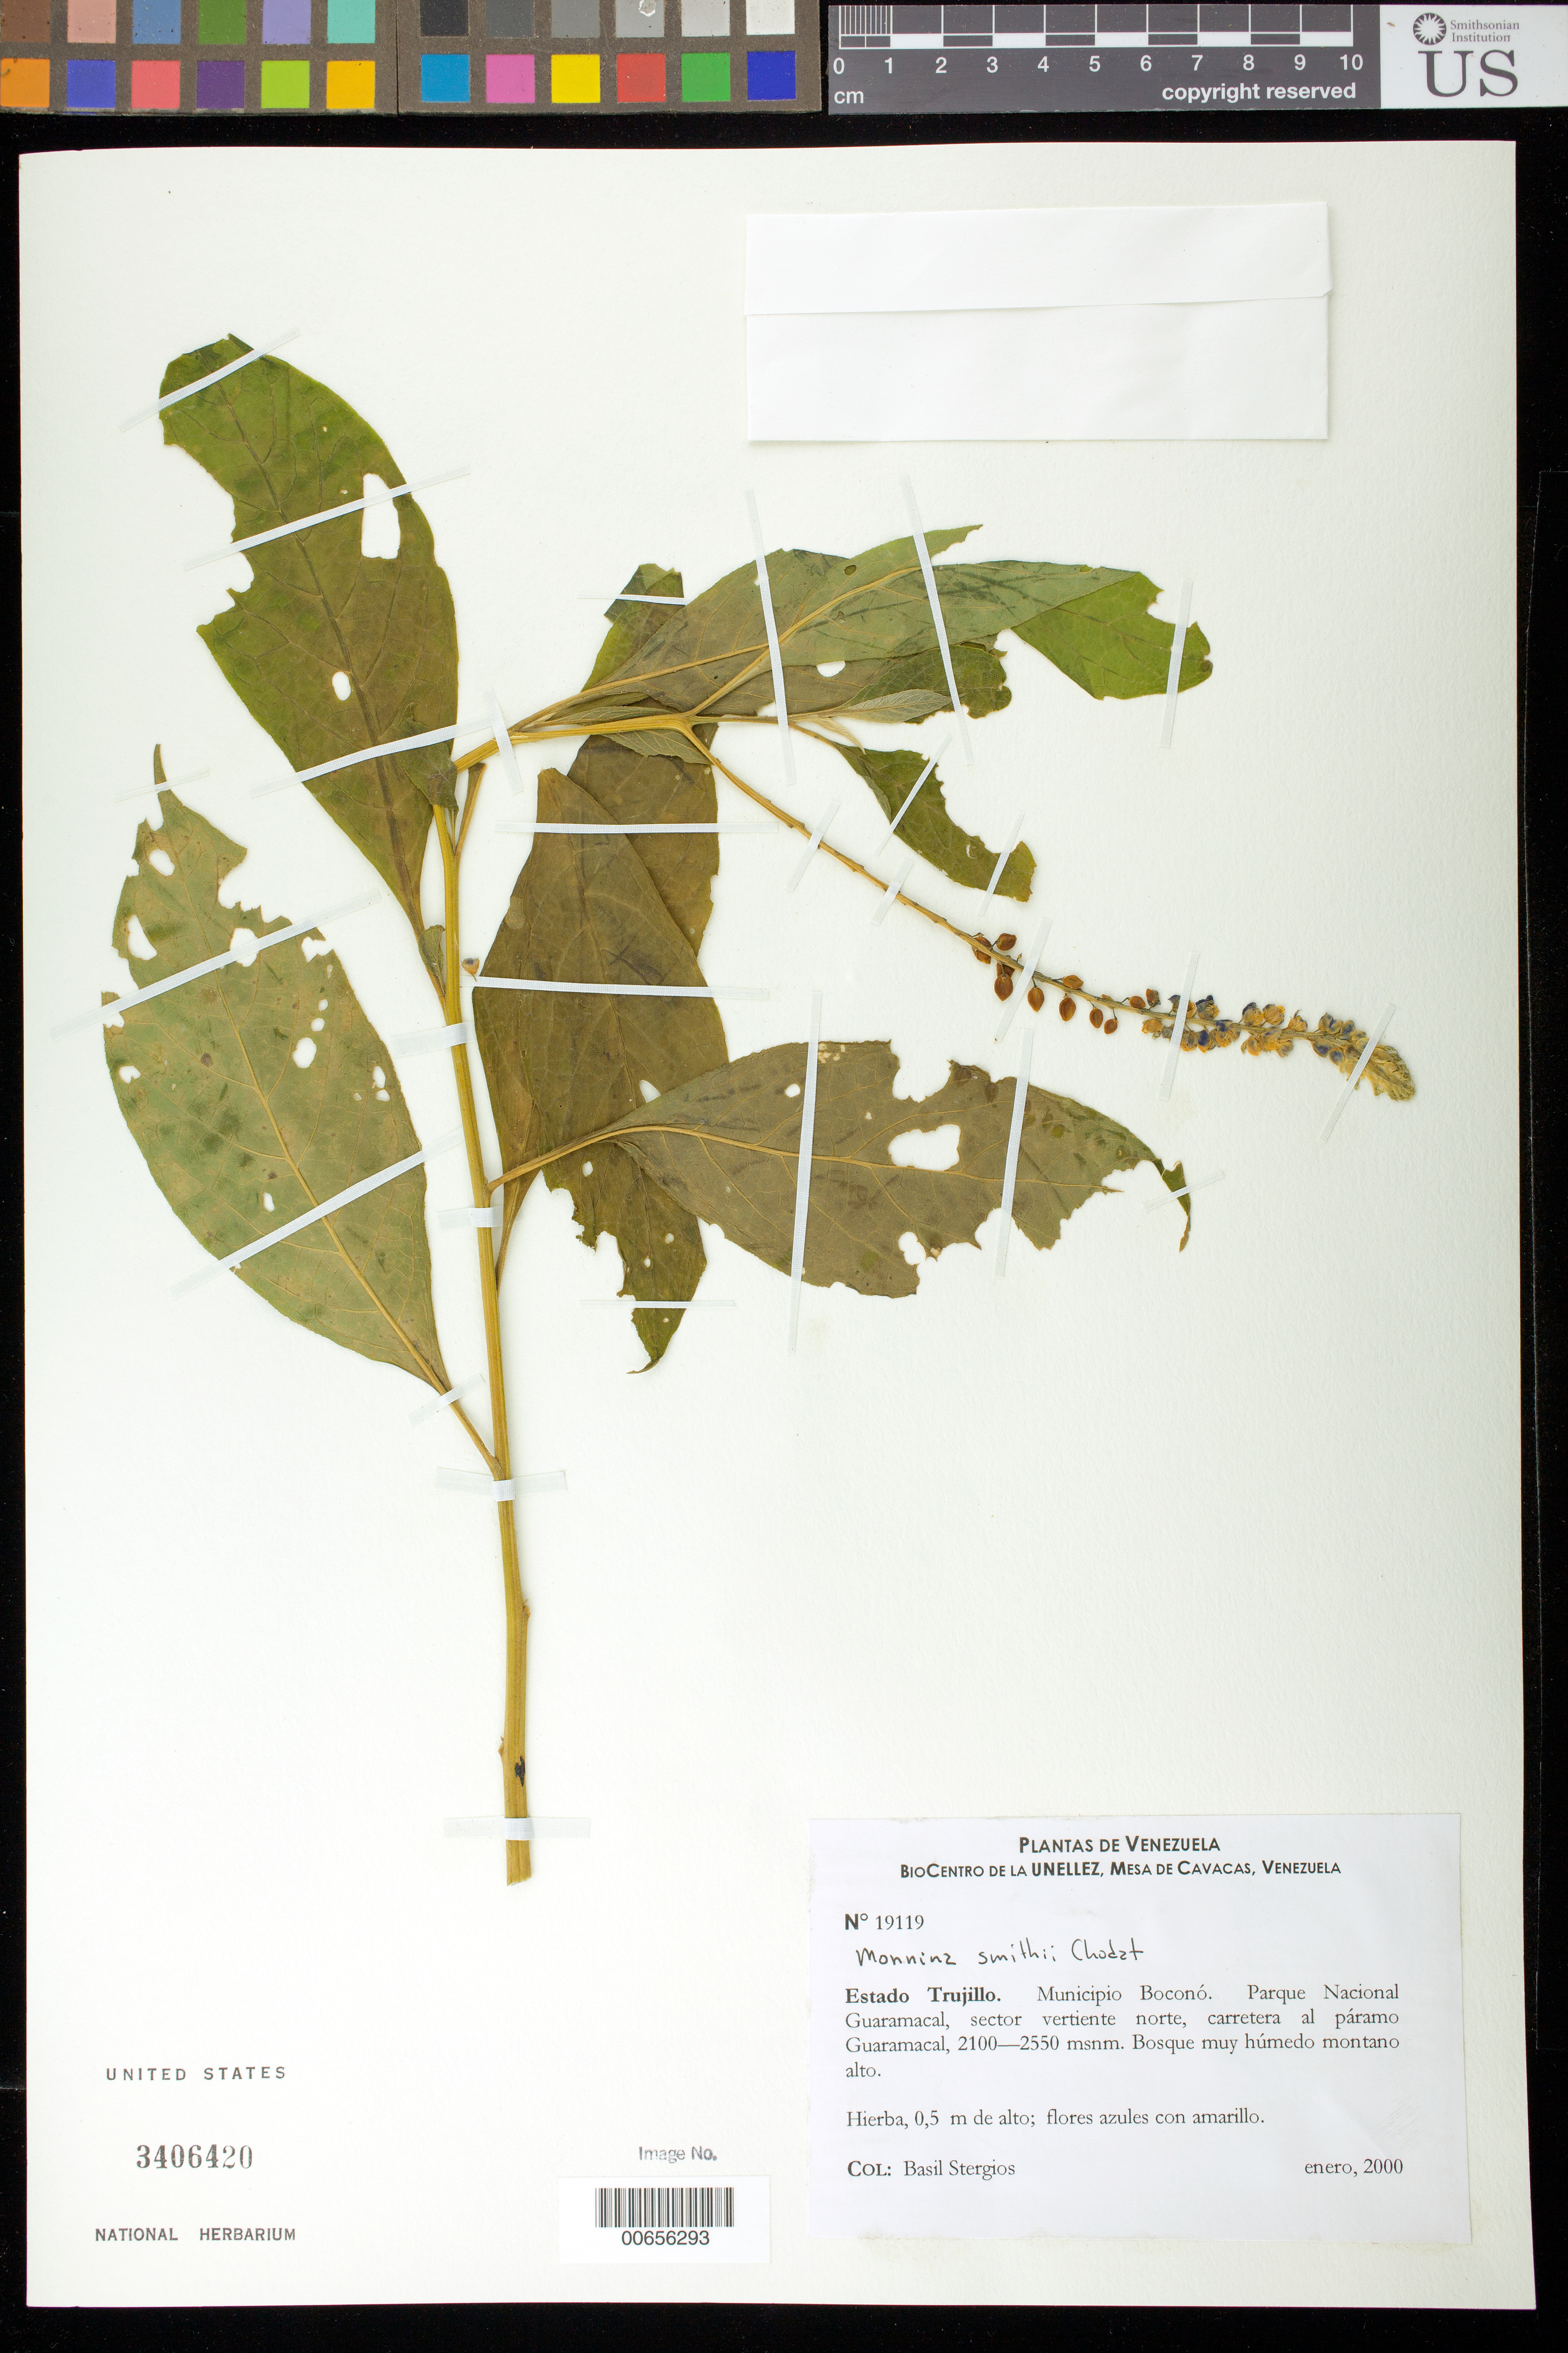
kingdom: Plantae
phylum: Tracheophyta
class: Magnoliopsida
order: Fabales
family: Polygalaceae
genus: Monnina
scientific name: Monnina smithii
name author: Chodat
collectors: B. G. Stergios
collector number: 19119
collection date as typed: Jan 2000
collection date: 2000-01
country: Venezuela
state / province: Trujillo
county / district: Boconó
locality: Parque Nacional Guaramacal, vertiente N, carretera al páramo Guaramacal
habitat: Bosque muy húmedo montano alto.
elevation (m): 2100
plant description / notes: PORT, US, VEN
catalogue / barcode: US 3406420